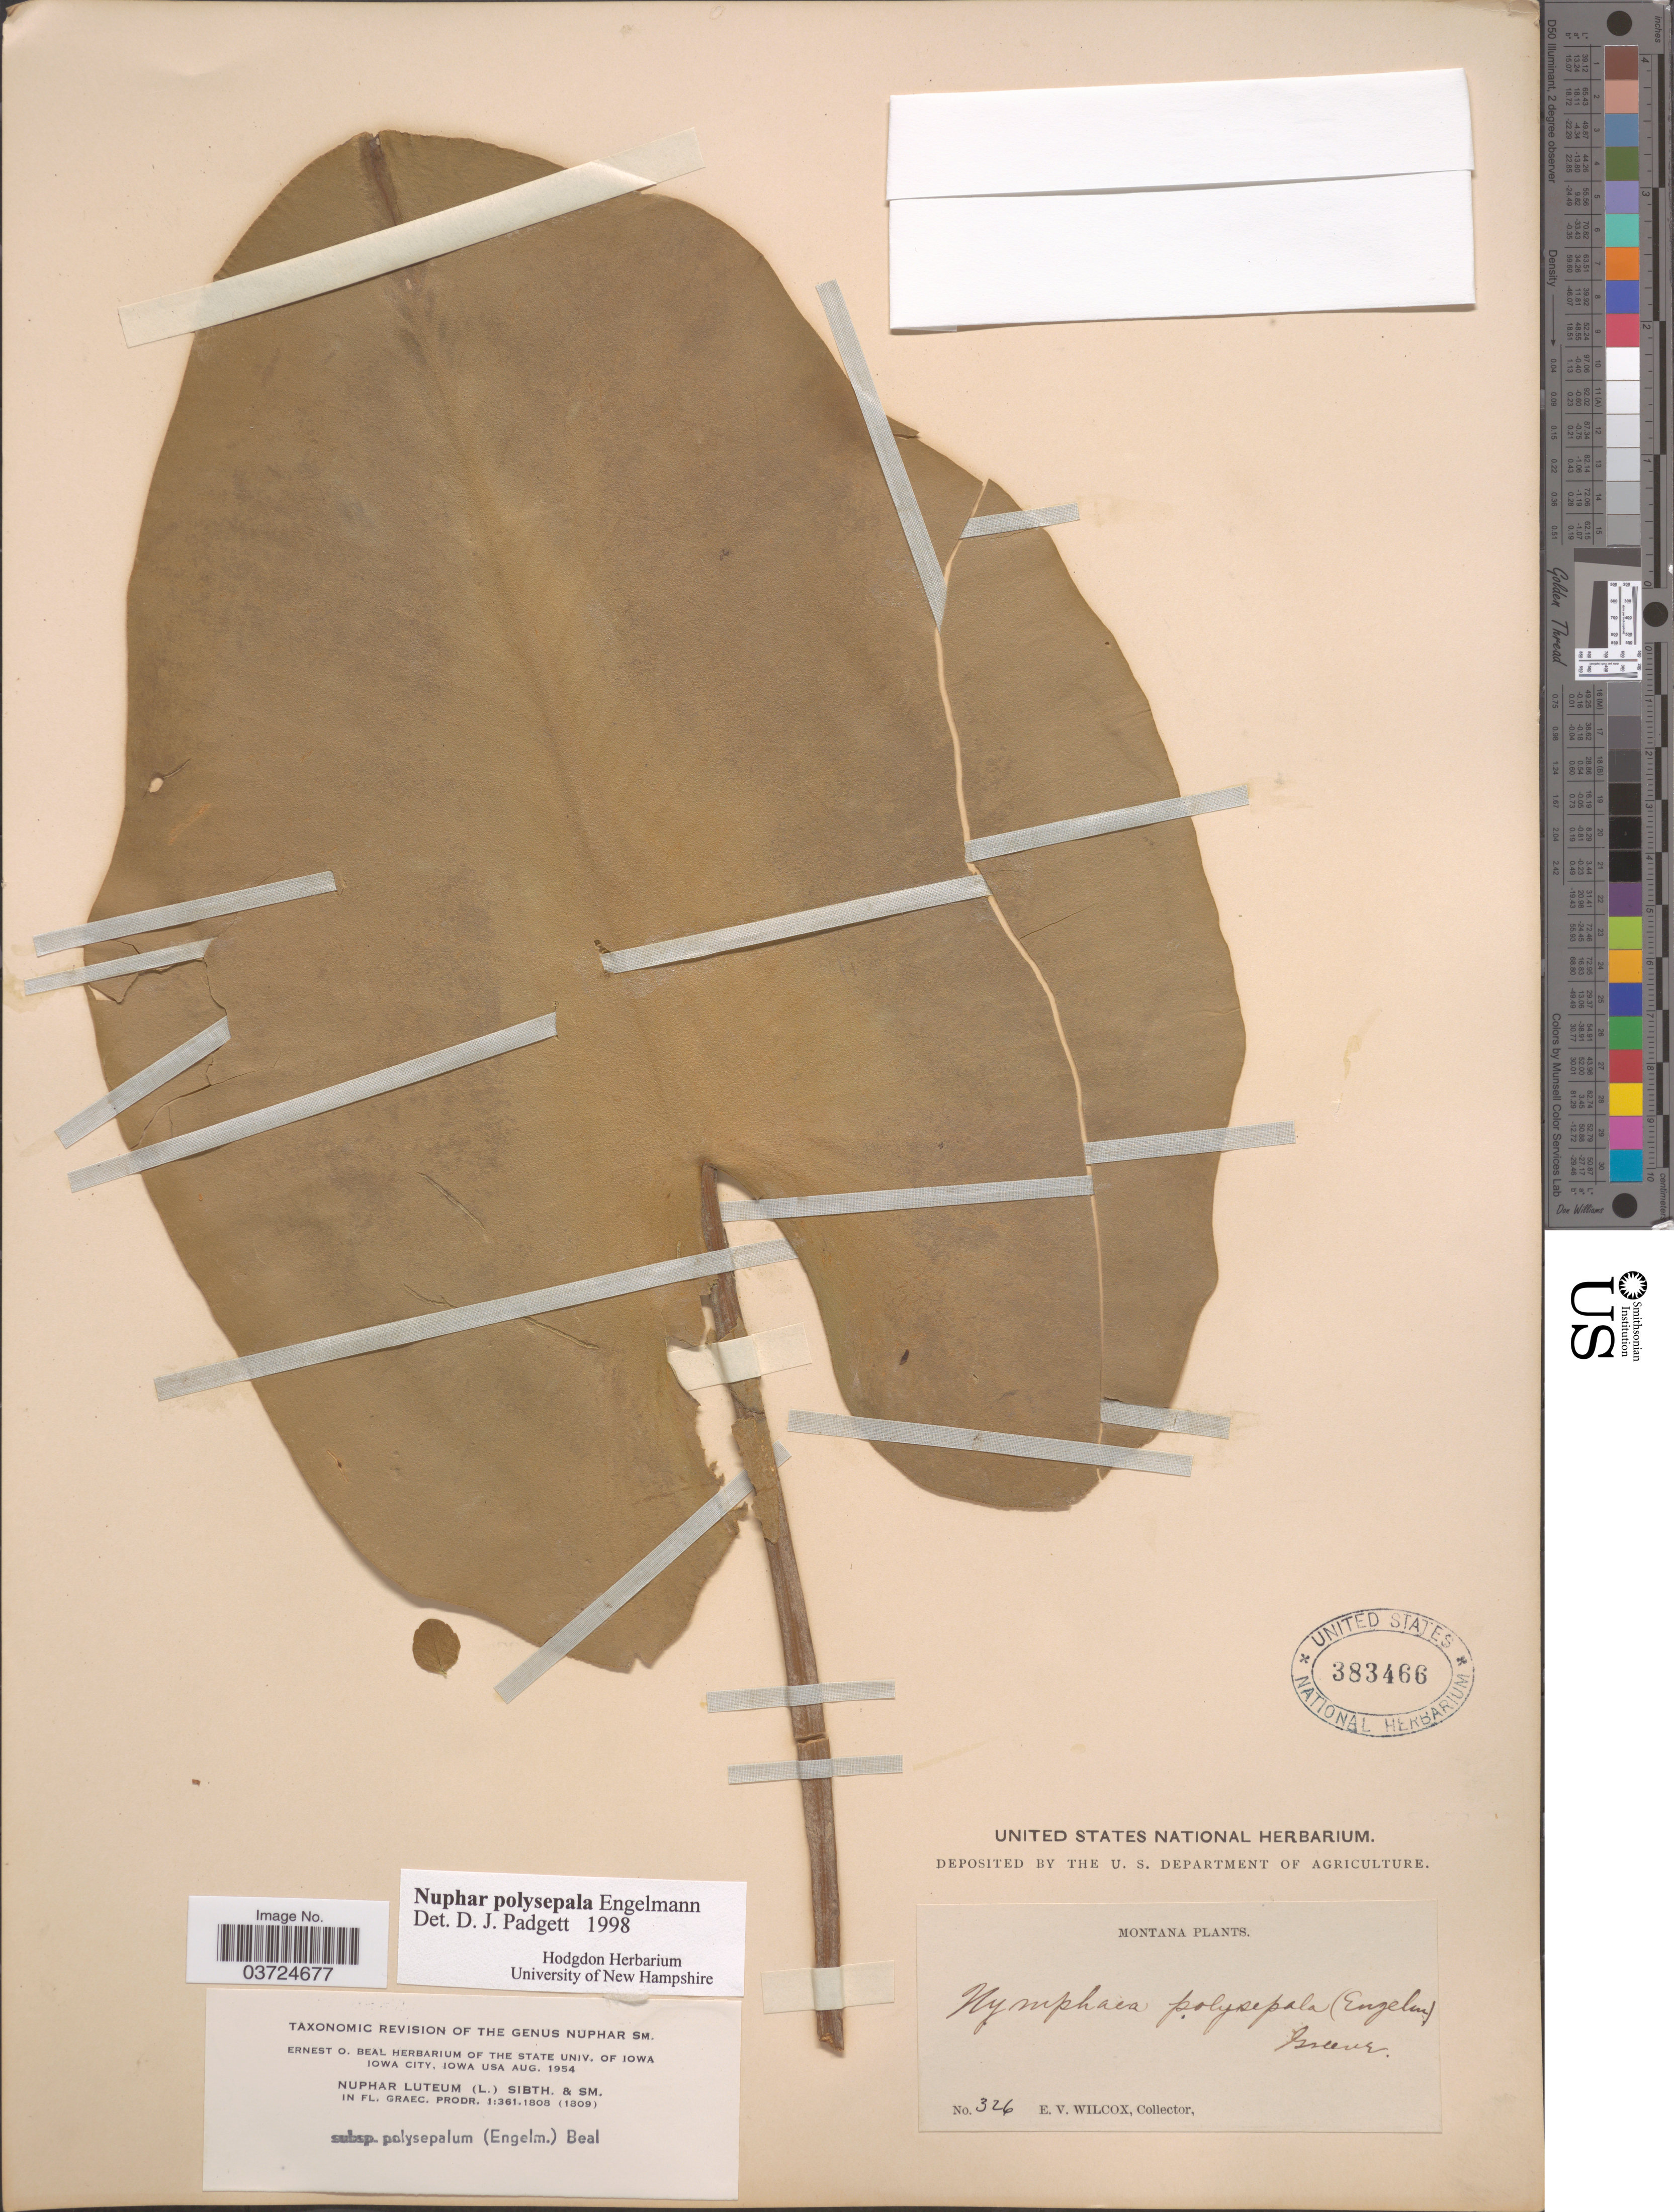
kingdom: Plantae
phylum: Tracheophyta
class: Magnoliopsida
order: Nymphaeales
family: Nymphaeaceae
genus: Nuphar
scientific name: Nuphar polysepala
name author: Englem.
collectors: E. V. Wilcox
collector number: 326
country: United States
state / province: Montana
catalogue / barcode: US 383466